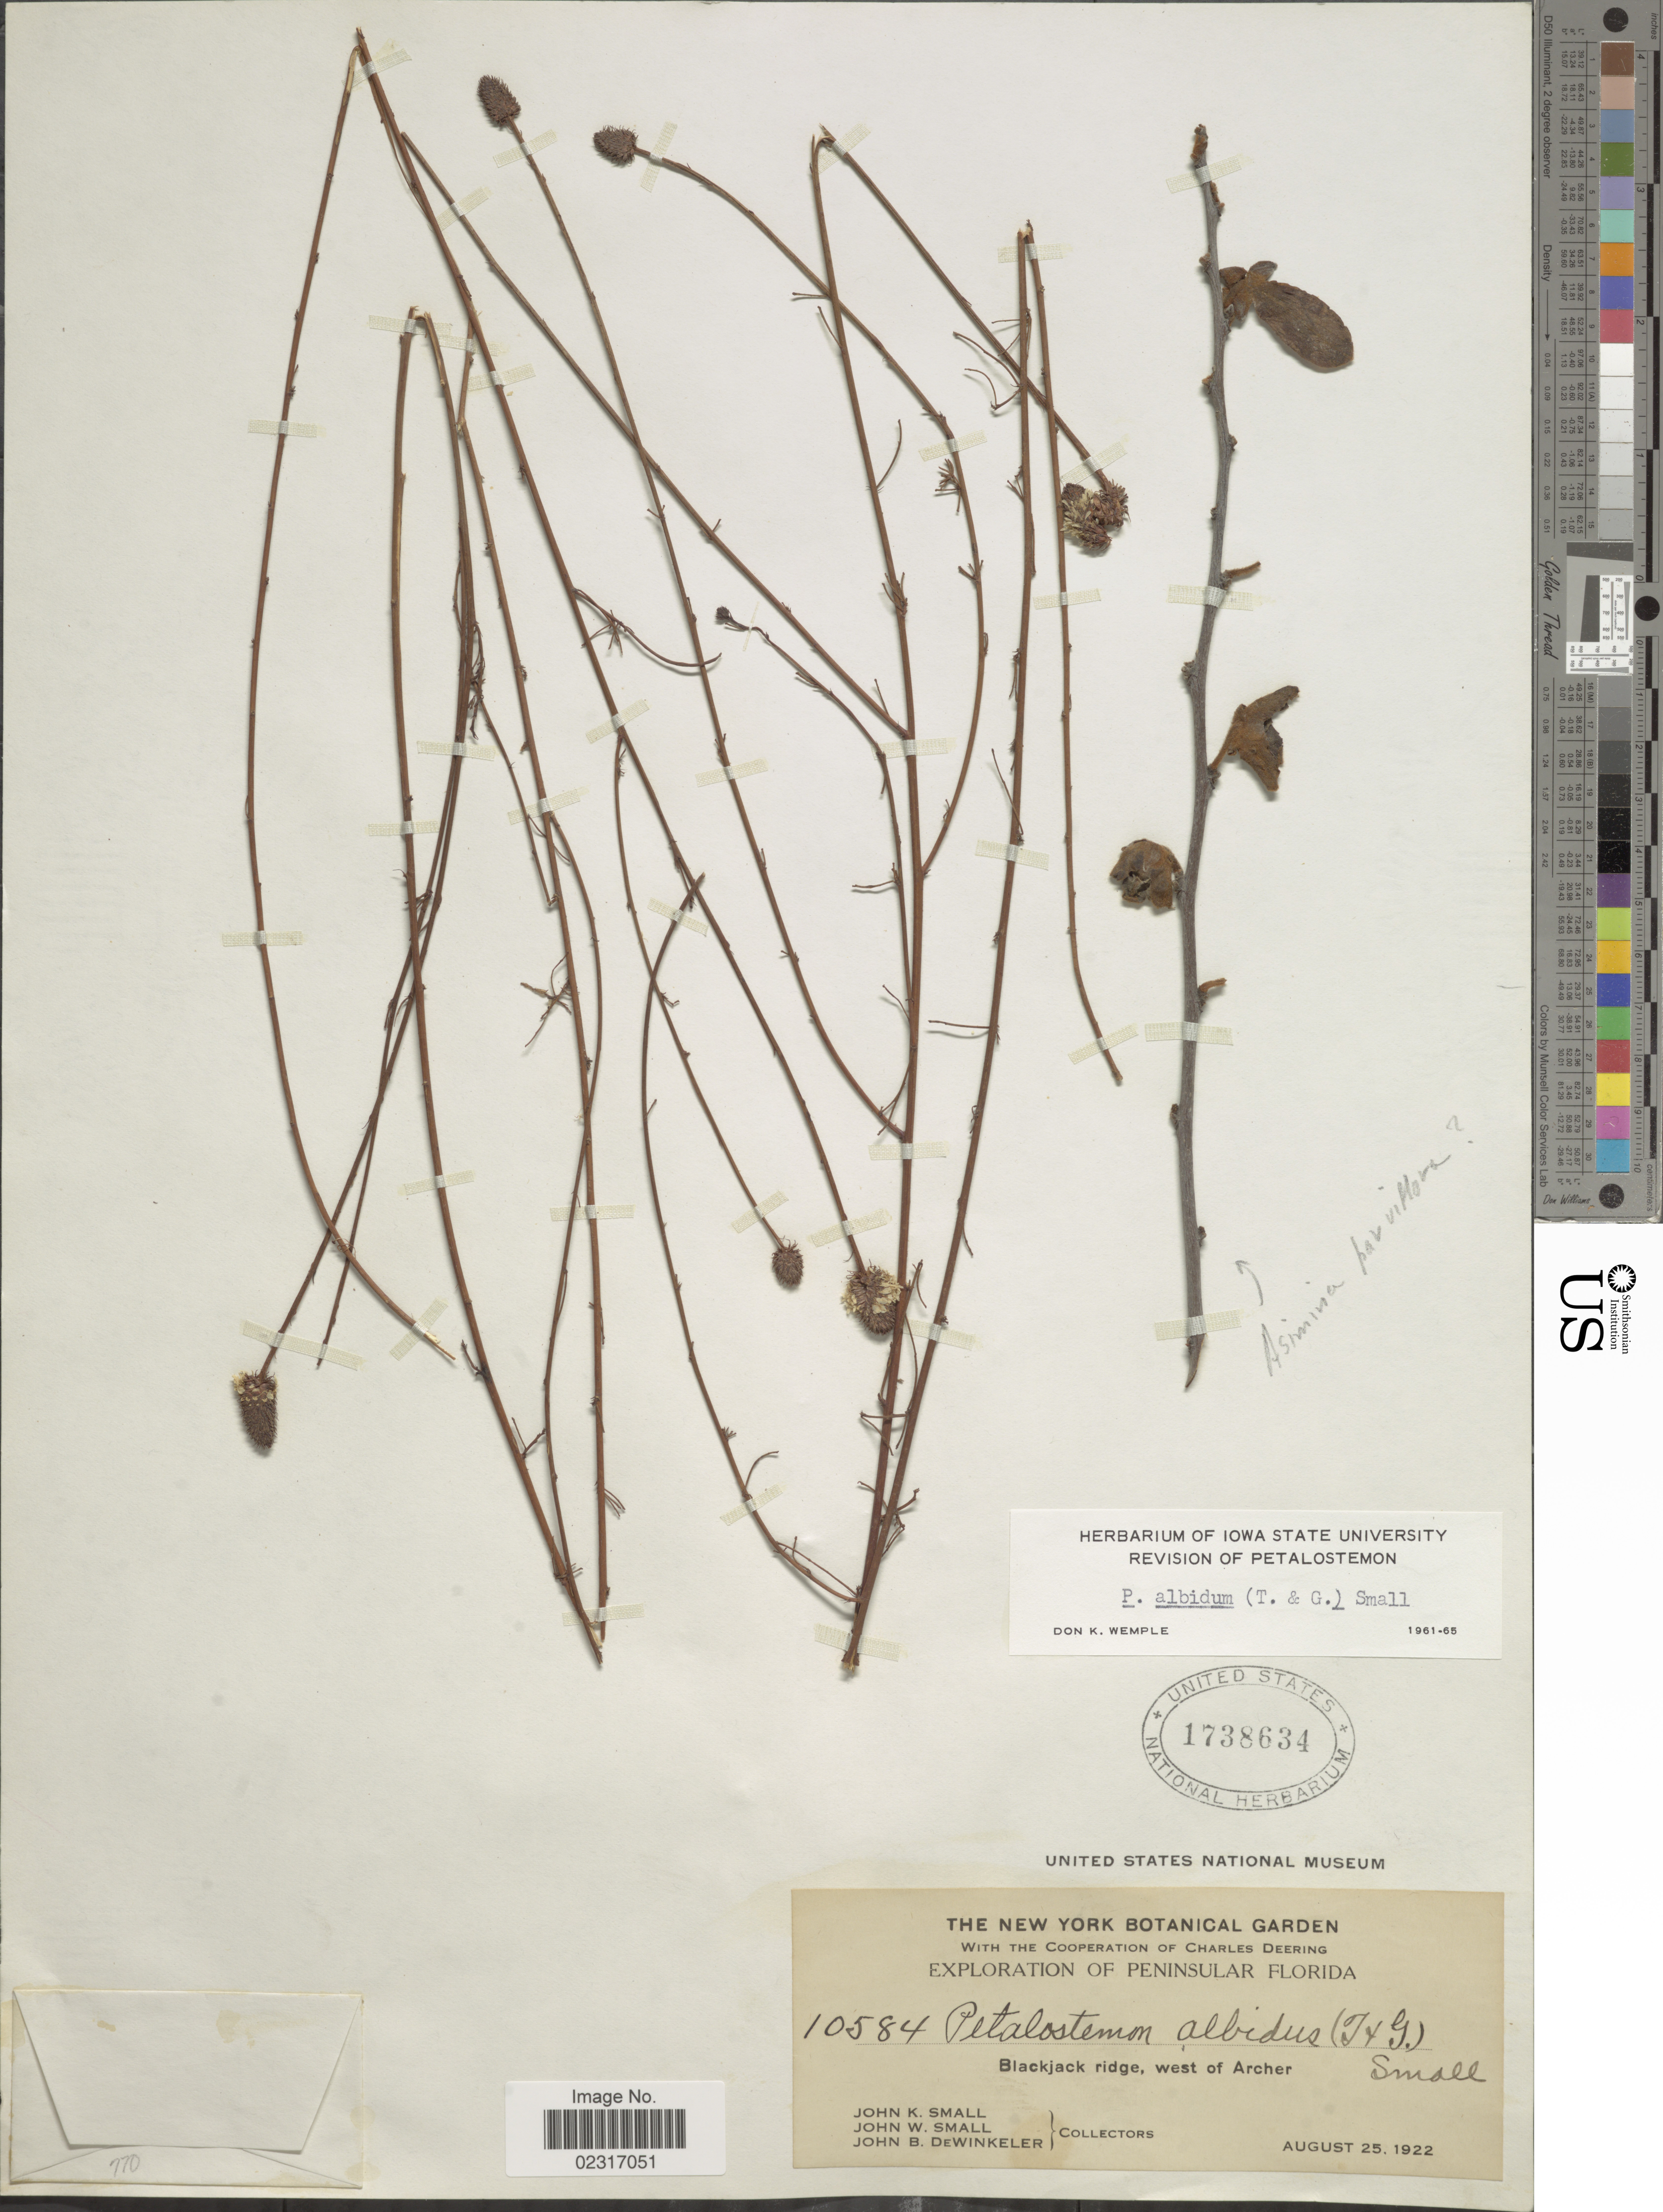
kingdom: Plantae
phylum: Tracheophyta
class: Magnoliopsida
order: Fabales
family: Fabaceae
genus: Dalea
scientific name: Dalea carnea var. albida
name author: (Torr. & A. Gray) Barneby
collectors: J. K. Small, J. Small & J. B. Dewinkeler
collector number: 10584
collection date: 1922-08-25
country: United States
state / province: Florida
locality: Peninsular Florida. Blackjack ridge, west of Archer.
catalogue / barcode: US 1738634